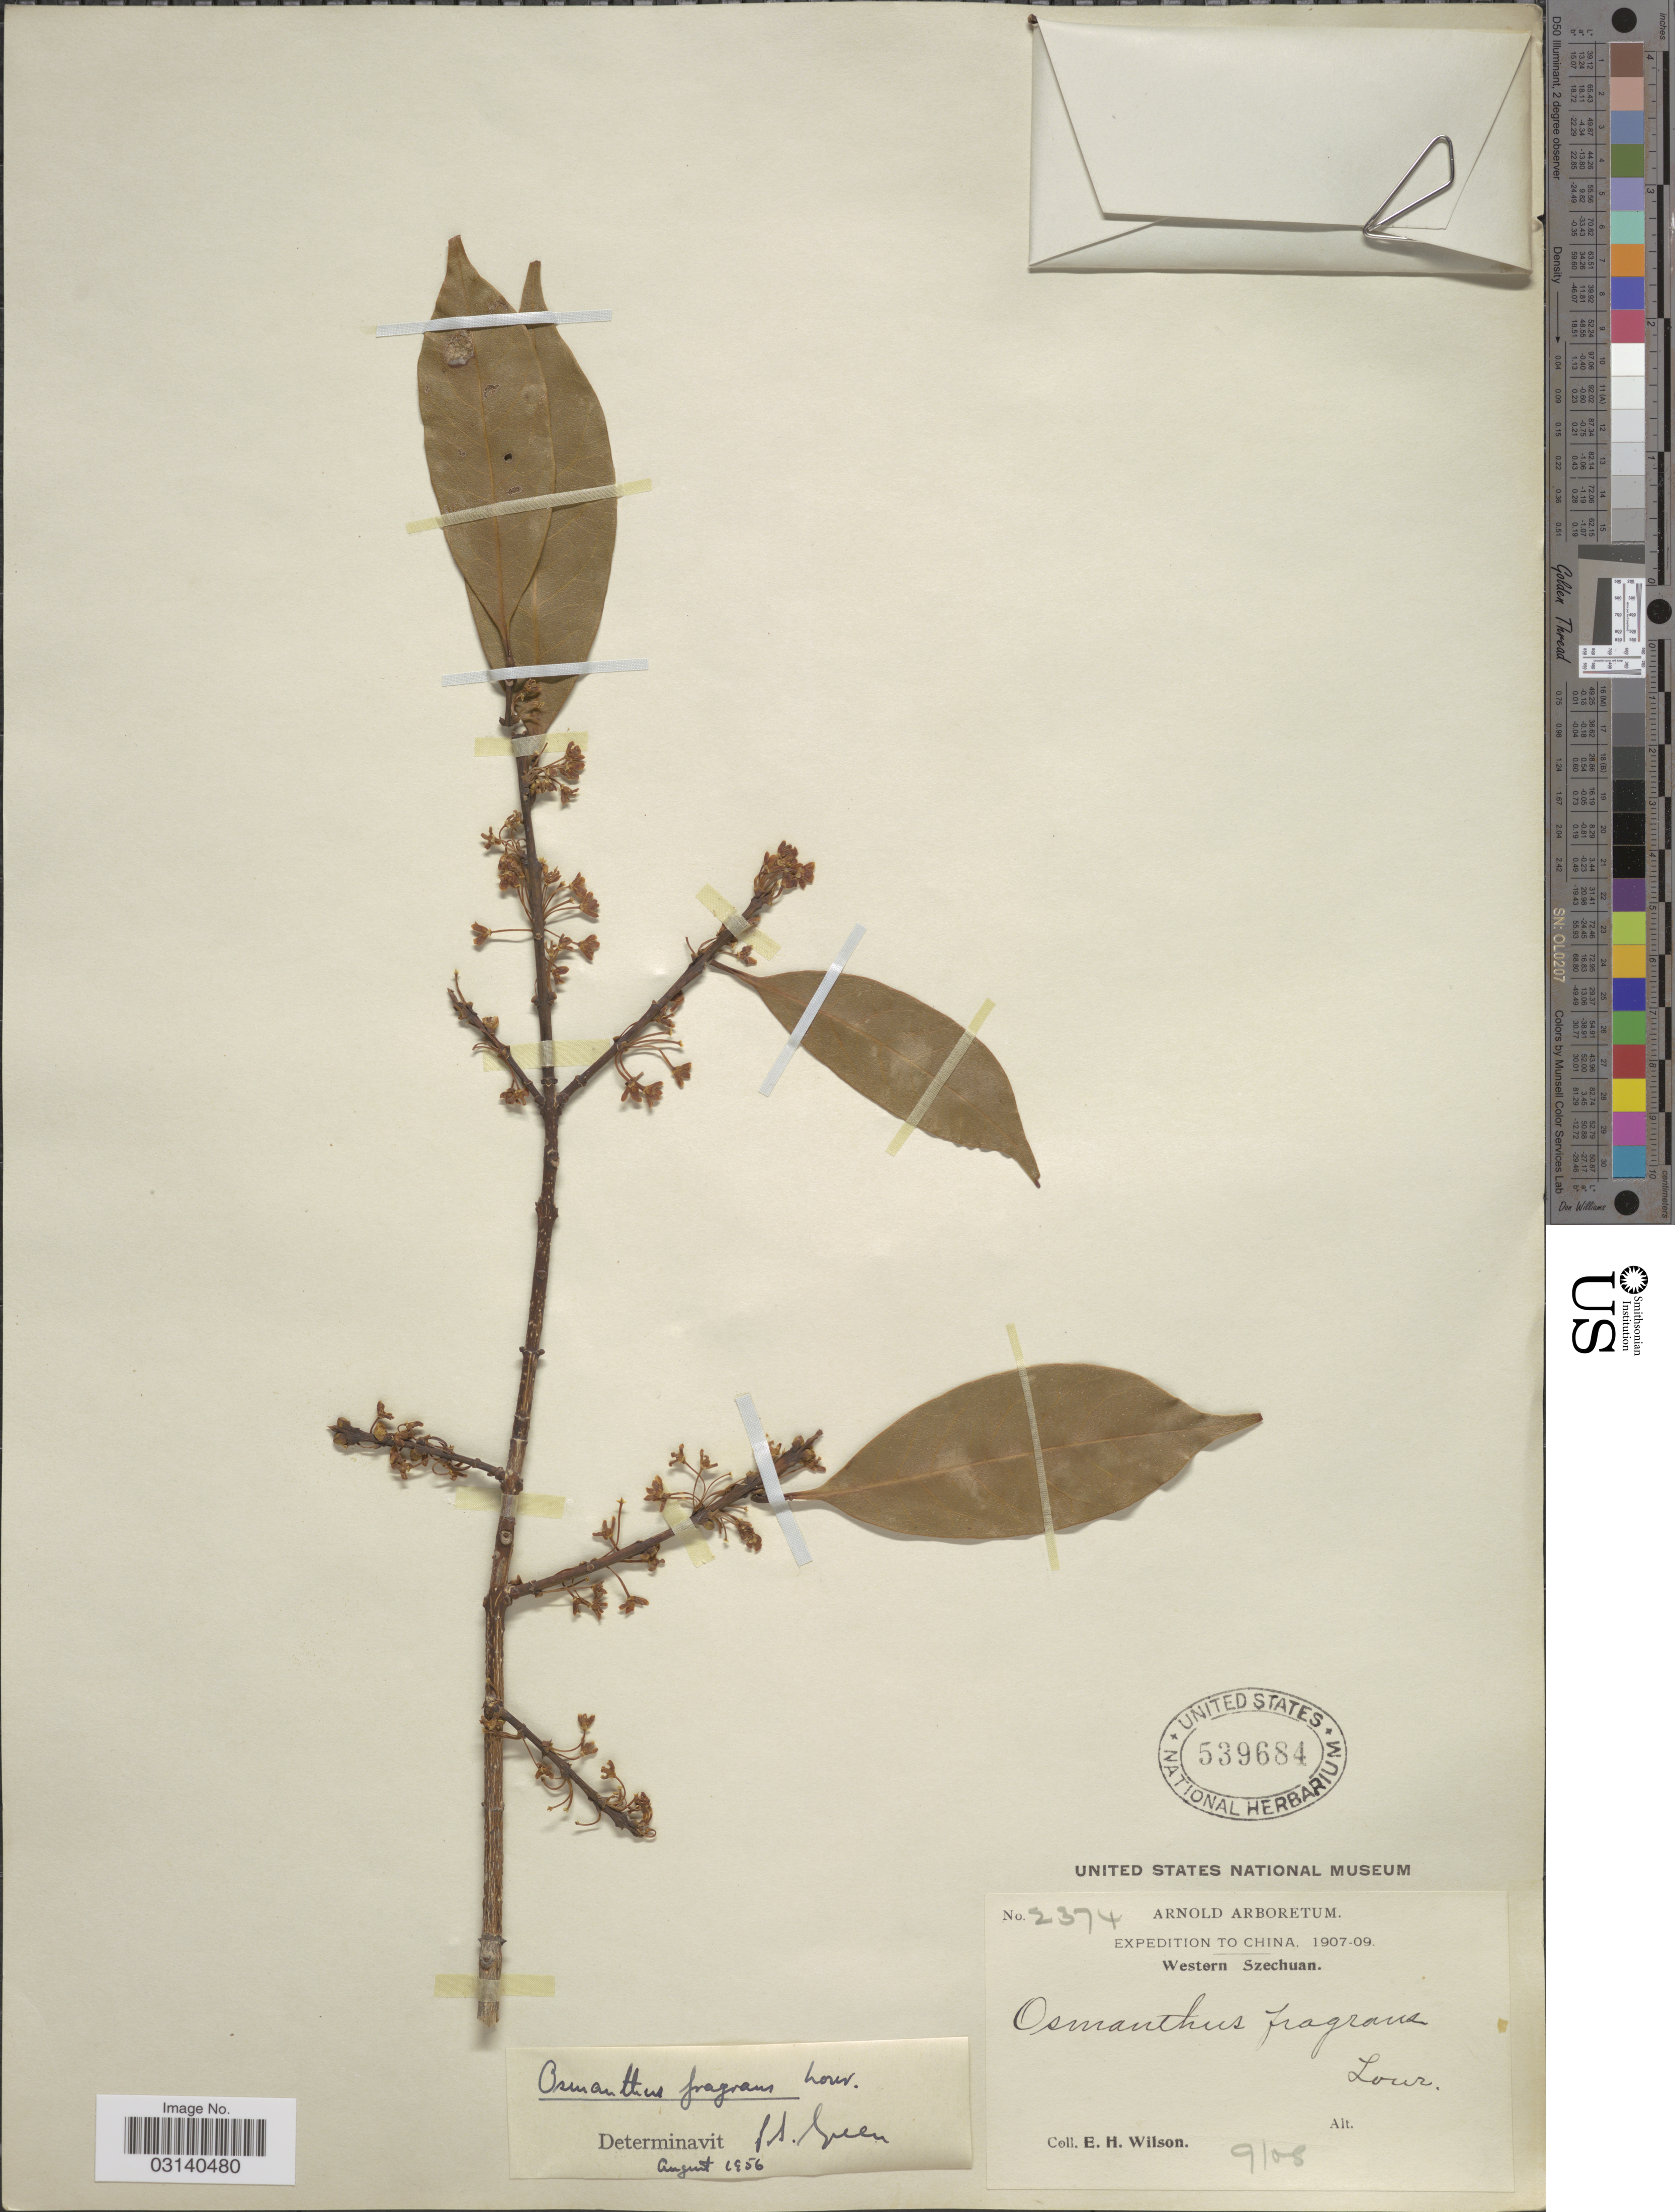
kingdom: Plantae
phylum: Tracheophyta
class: Magnoliopsida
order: Lamiales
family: Oleaceae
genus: Osmanthus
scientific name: Osmanthus fragrans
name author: Lour.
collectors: E. Wilson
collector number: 2374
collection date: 1908-09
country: China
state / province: Sichuan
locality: Western Szechuan.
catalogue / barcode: US 539684